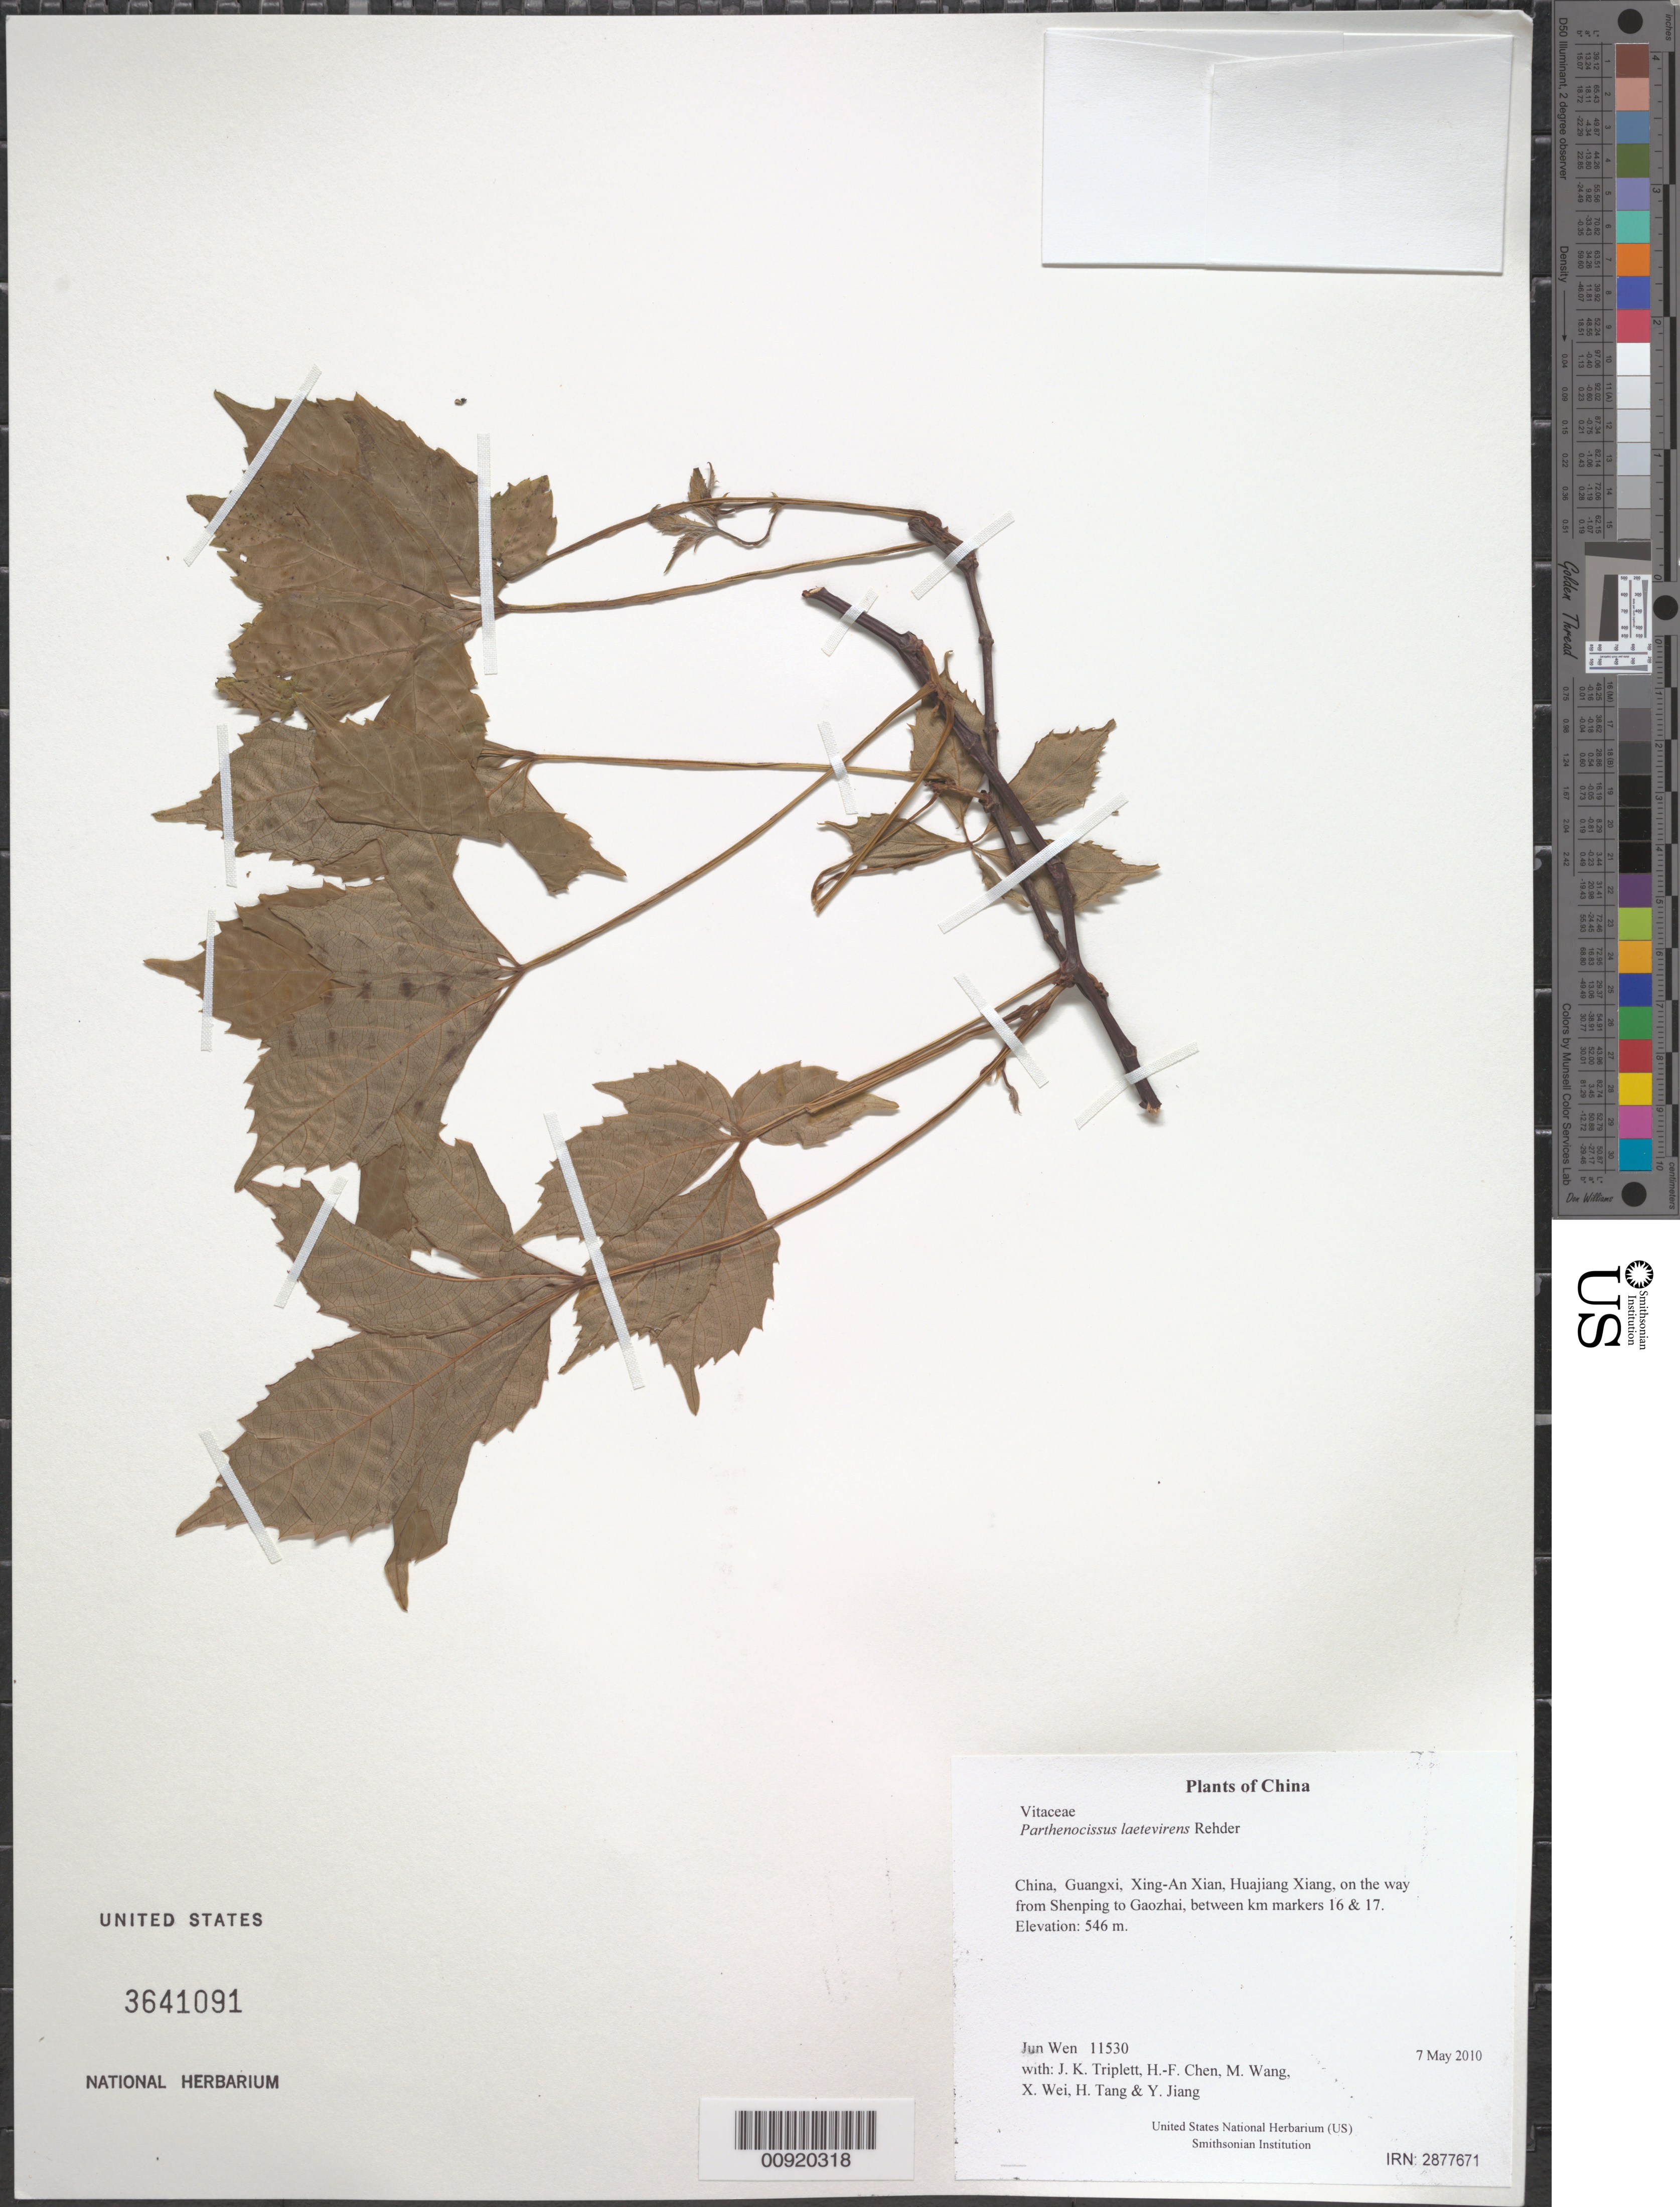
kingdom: Plantae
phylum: Tracheophyta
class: Magnoliopsida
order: Vitales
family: Vitaceae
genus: Parthenocissus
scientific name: Parthenocissus laetevirens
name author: Rehder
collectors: J. Wen, J. K. Triplett, H.-F. Chen, M. Wang, X. Wei, H. Tang & Y. Jiang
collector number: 11530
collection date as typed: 7 May 2010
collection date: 2010-05-07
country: China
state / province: Guangxi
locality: Xing-An Xian, Huajiang Xiang, on the way from Shenping to Gaozhai, between km markers 16 & 17.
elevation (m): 546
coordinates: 25 49.932 N, 110 27.675 E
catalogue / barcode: US 3641091